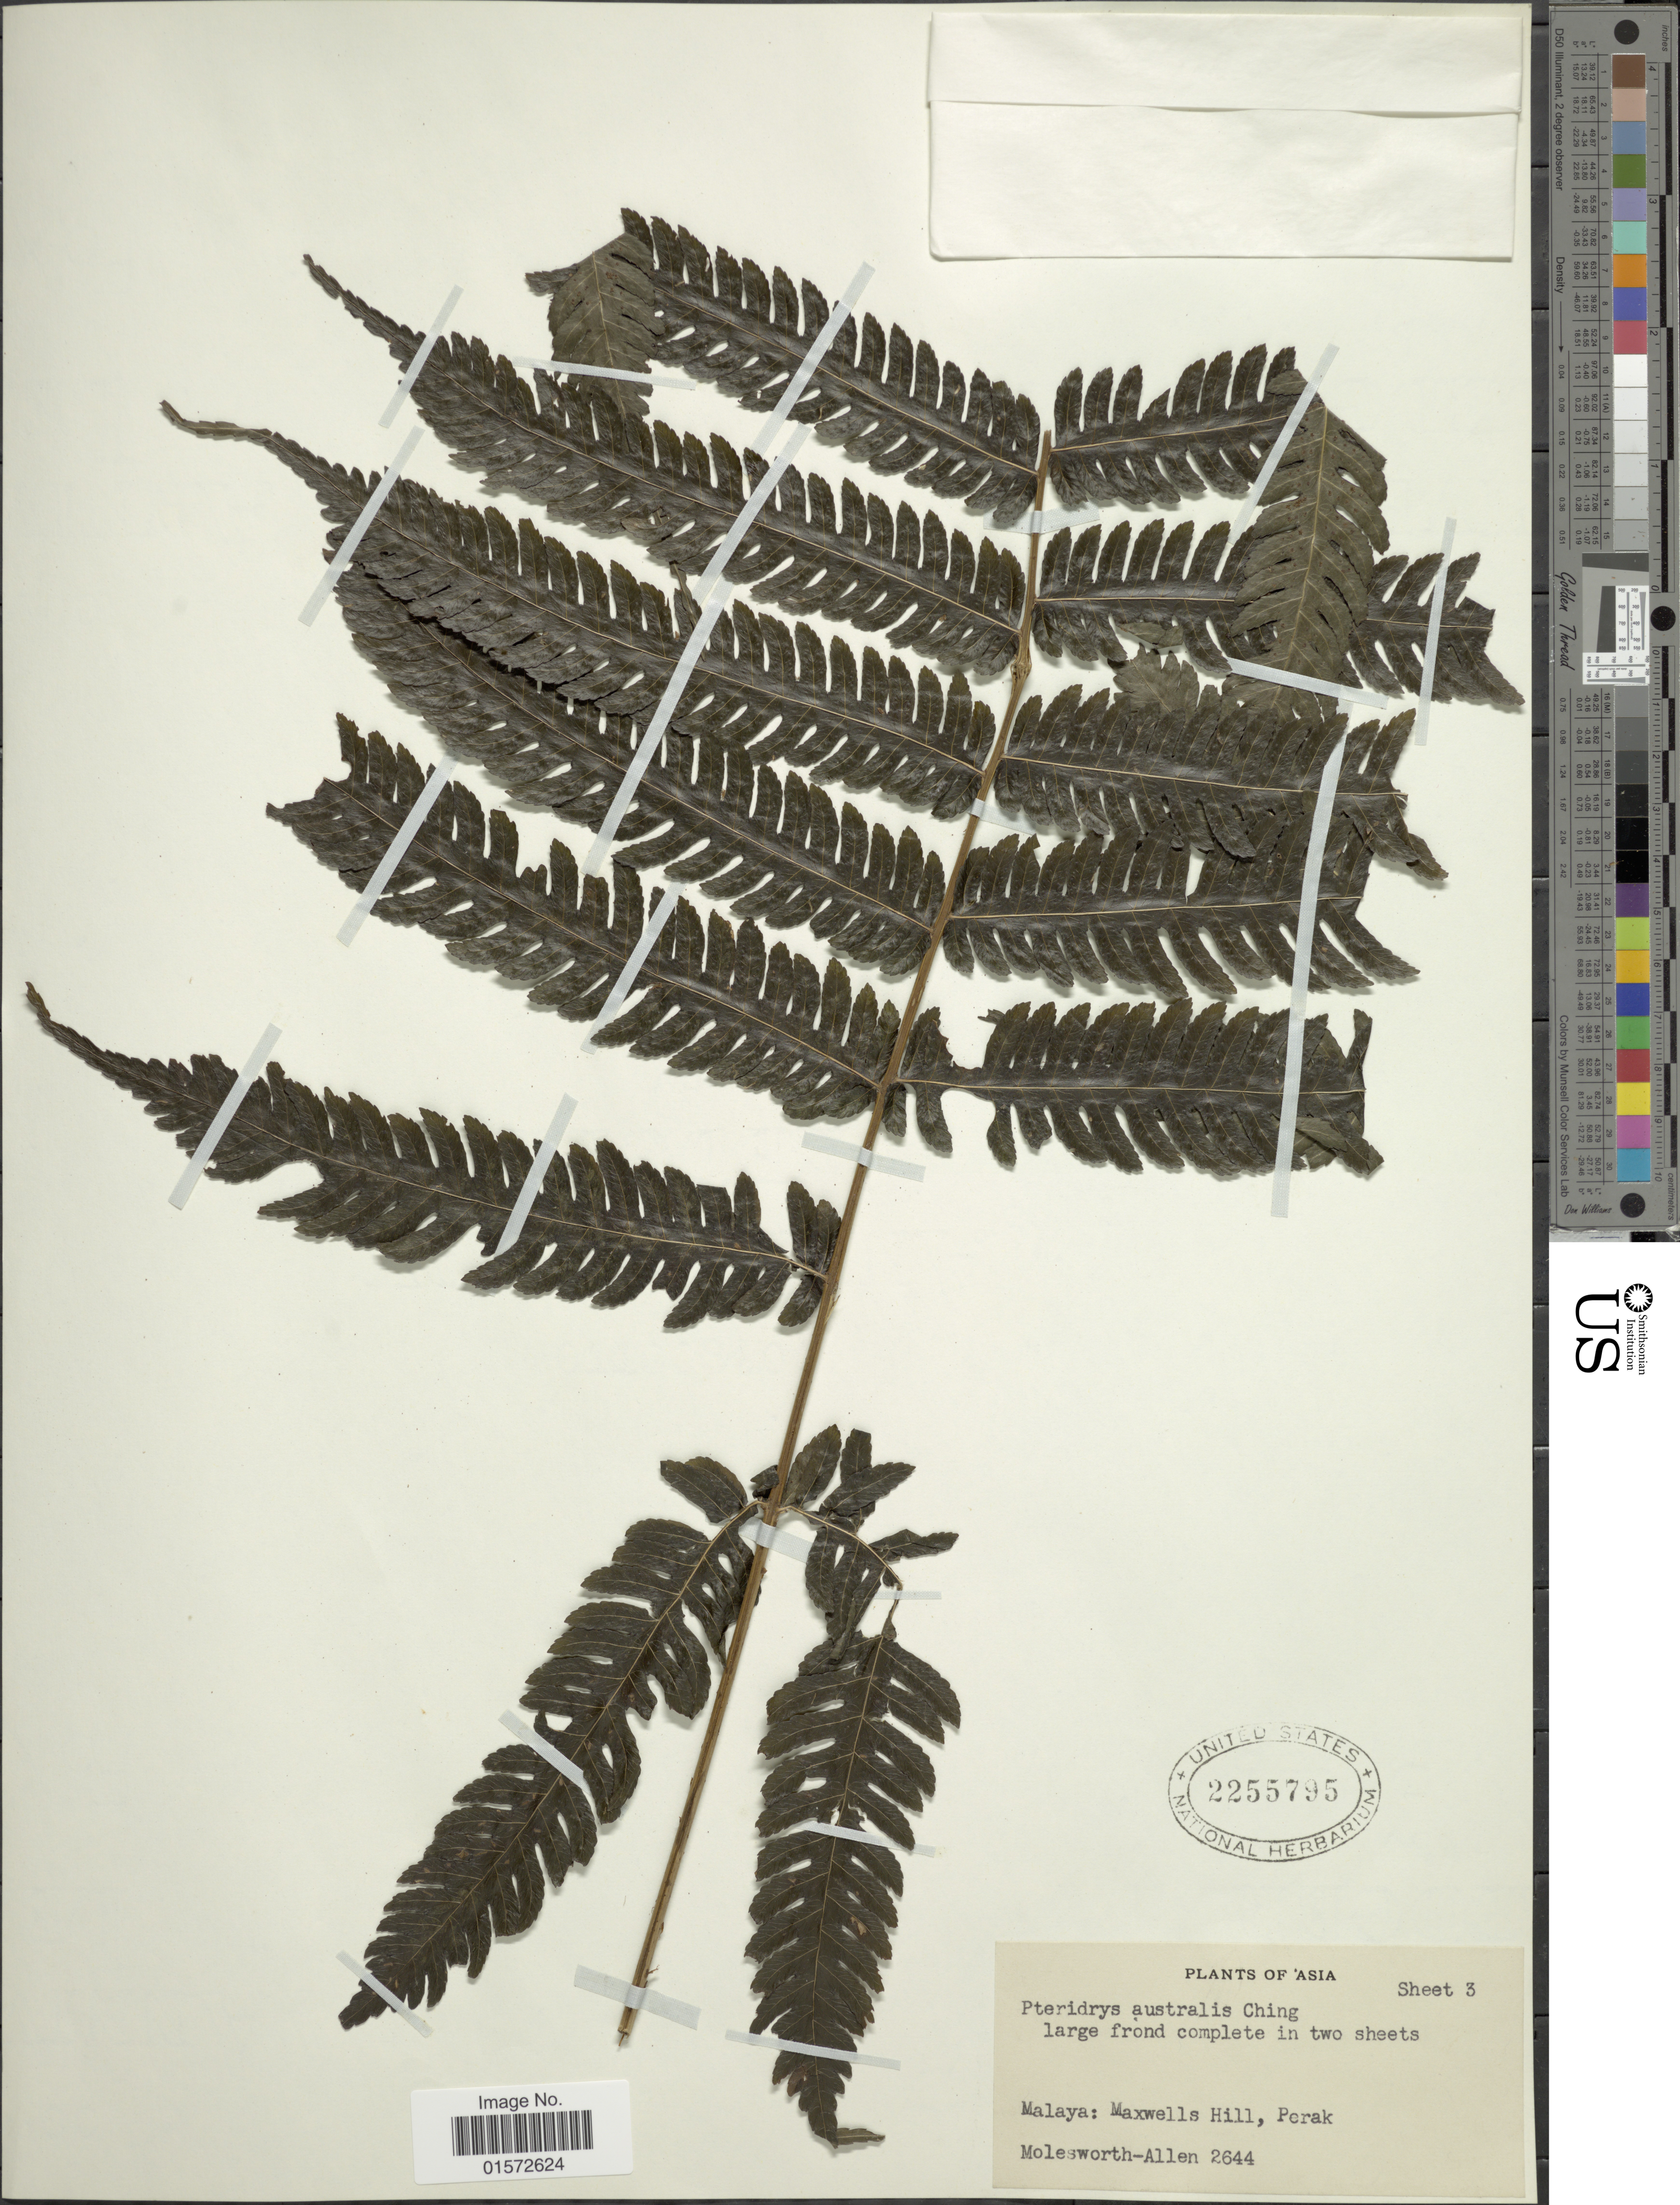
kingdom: Plantae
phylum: Tracheophyta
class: Polypodiopsida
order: Polypodiales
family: Tectariaceae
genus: Pteridrys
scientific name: Pteridrys australis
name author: Ching ex C. Chr. & Ching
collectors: B. E. G. Molesworth-Allen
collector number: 2644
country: Malaysia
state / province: Perak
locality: Malaya: Maxwells HIll, Perak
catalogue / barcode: US 2255795